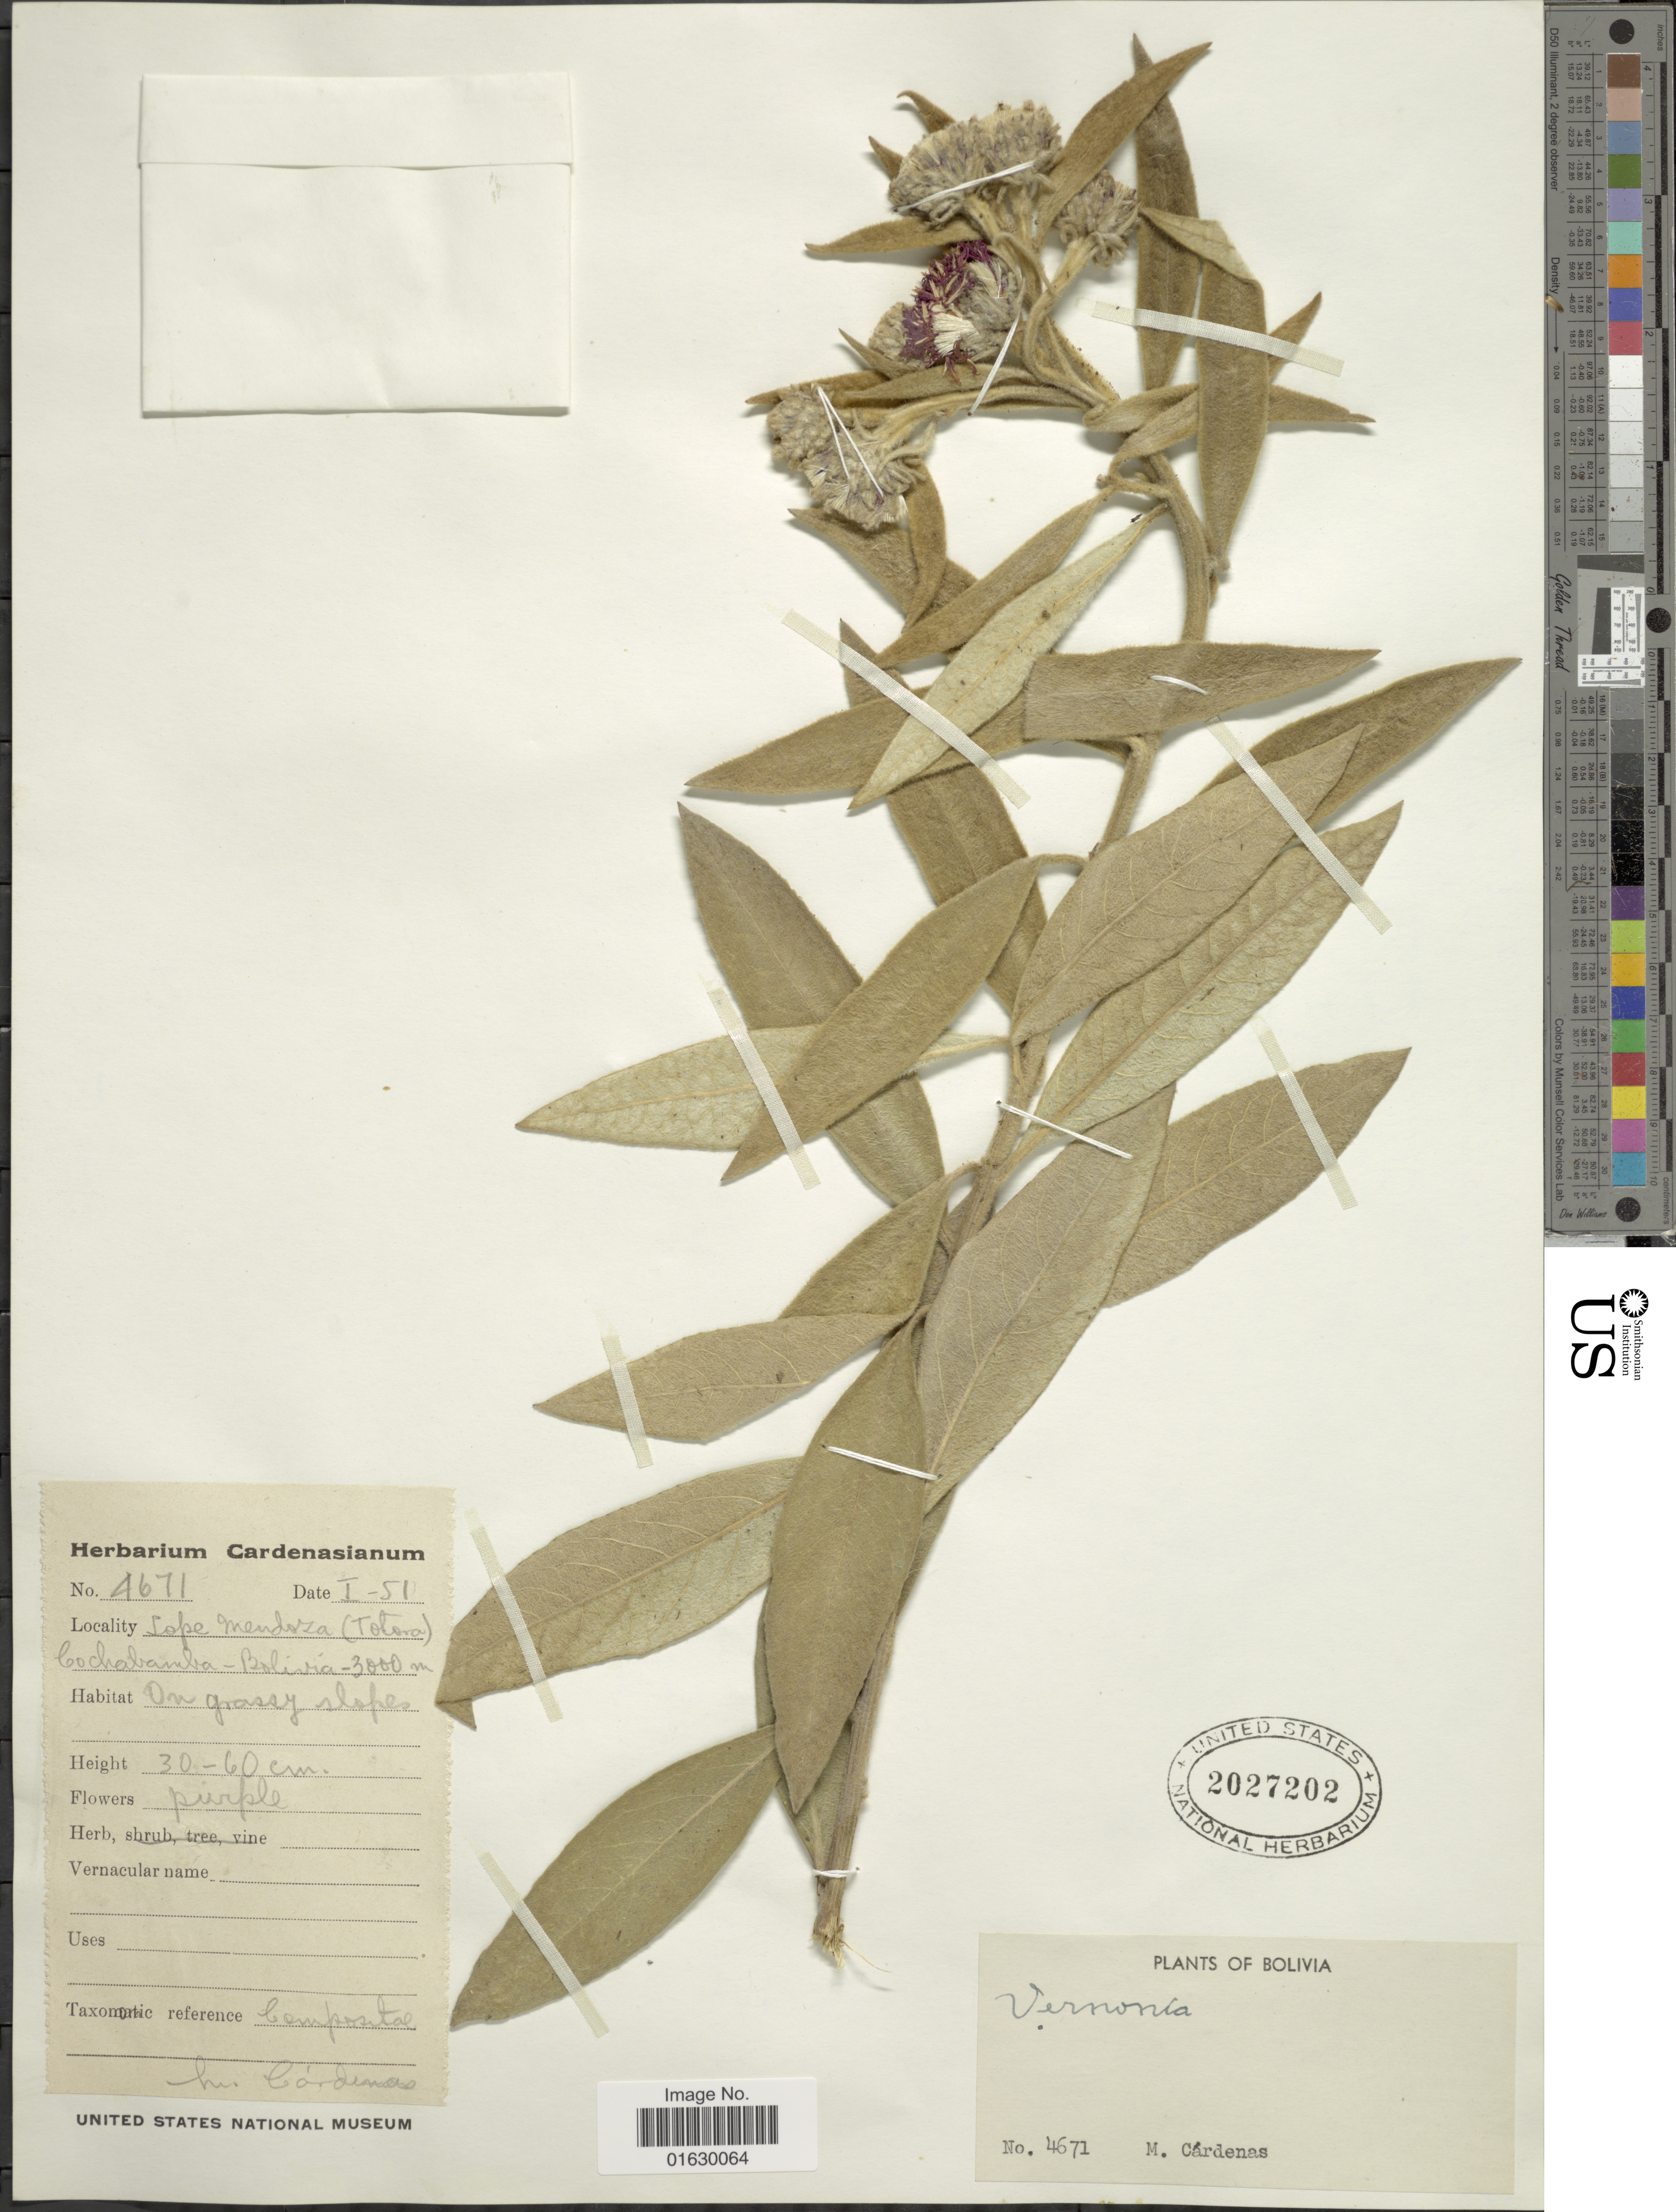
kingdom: Plantae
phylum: Tracheophyta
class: Magnoliopsida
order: Asterales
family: Asteraceae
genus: Lessingianthus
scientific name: Lessingianthus asteriflorus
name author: (Mart. ex DC.) H. Rob.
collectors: M. Cárdenas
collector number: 4671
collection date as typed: Transcribed d/m/y: /1/51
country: Bolivia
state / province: Cochabamba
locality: Iope Mendoza (Totora), Cochabamba, Bolivia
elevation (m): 3000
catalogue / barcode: US 2027202